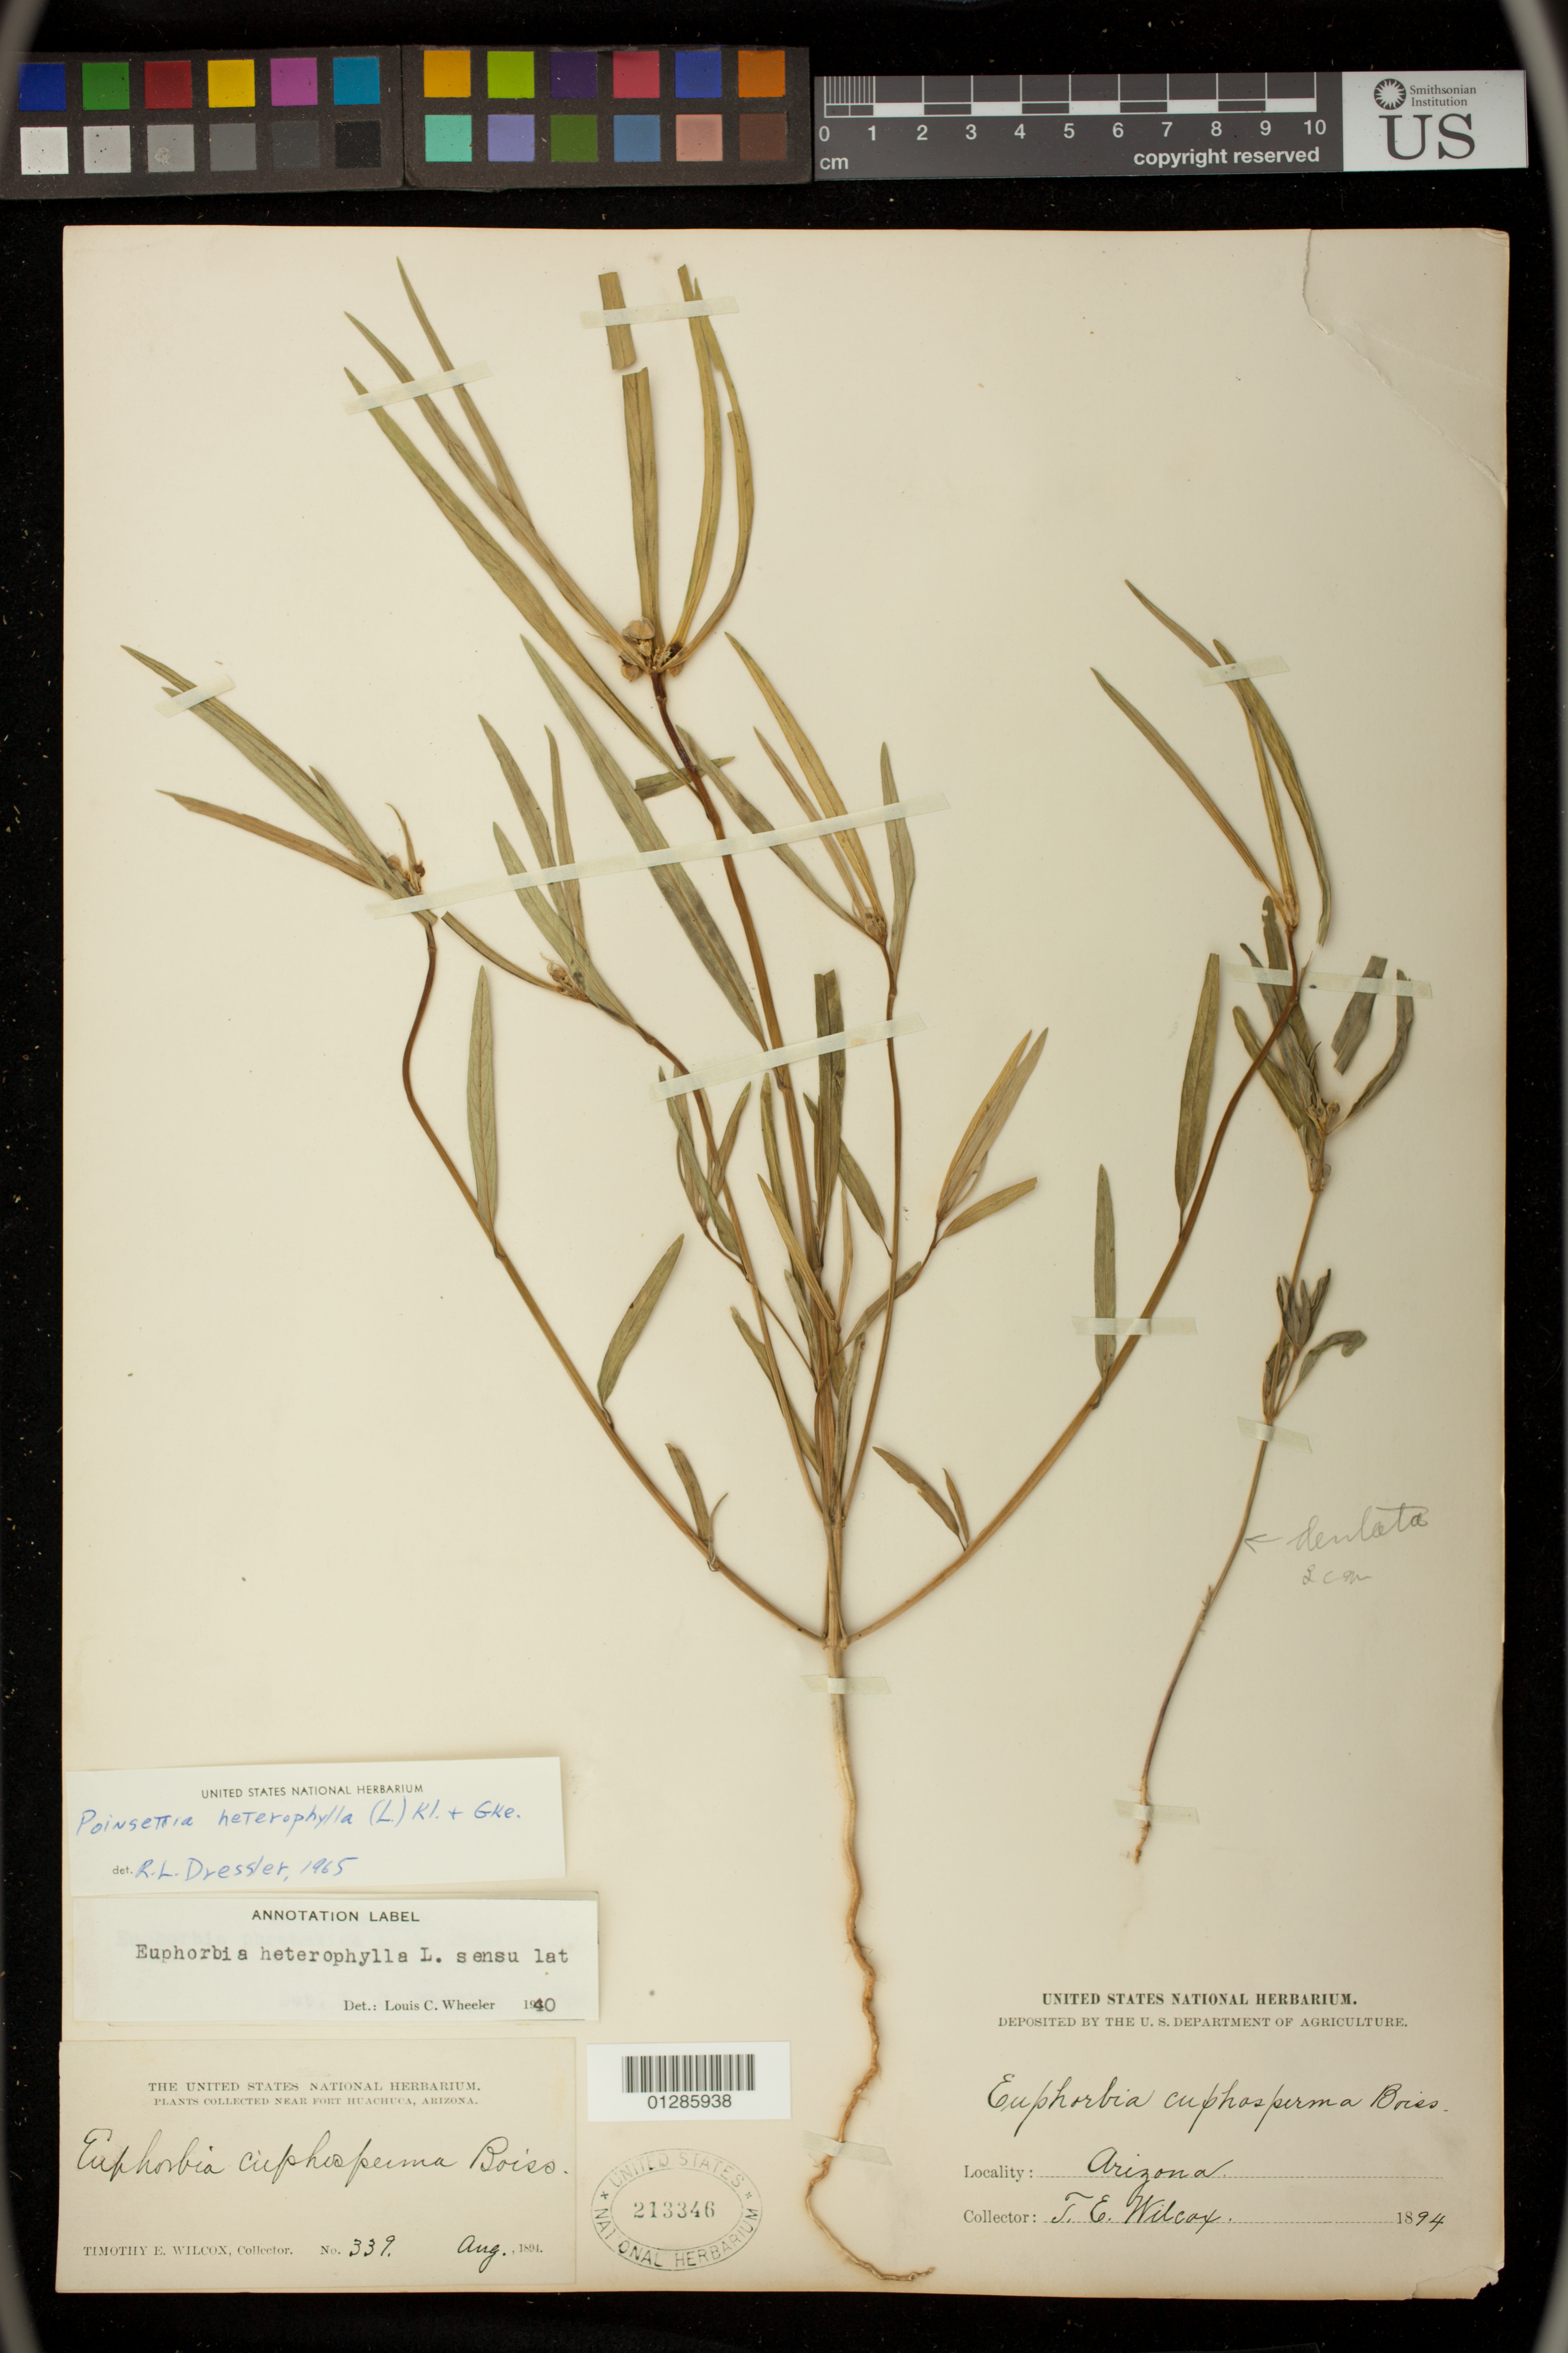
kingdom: Plantae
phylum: Tracheophyta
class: Magnoliopsida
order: Malpighiales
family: Euphorbiaceae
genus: Euphorbia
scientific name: Euphorbia heterophylla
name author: L.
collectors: T. E. Wilcox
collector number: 339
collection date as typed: Aug 1894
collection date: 1894-08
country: United States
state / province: Arizona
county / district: Cochise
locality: Near Fort Huachuca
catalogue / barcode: US 213346